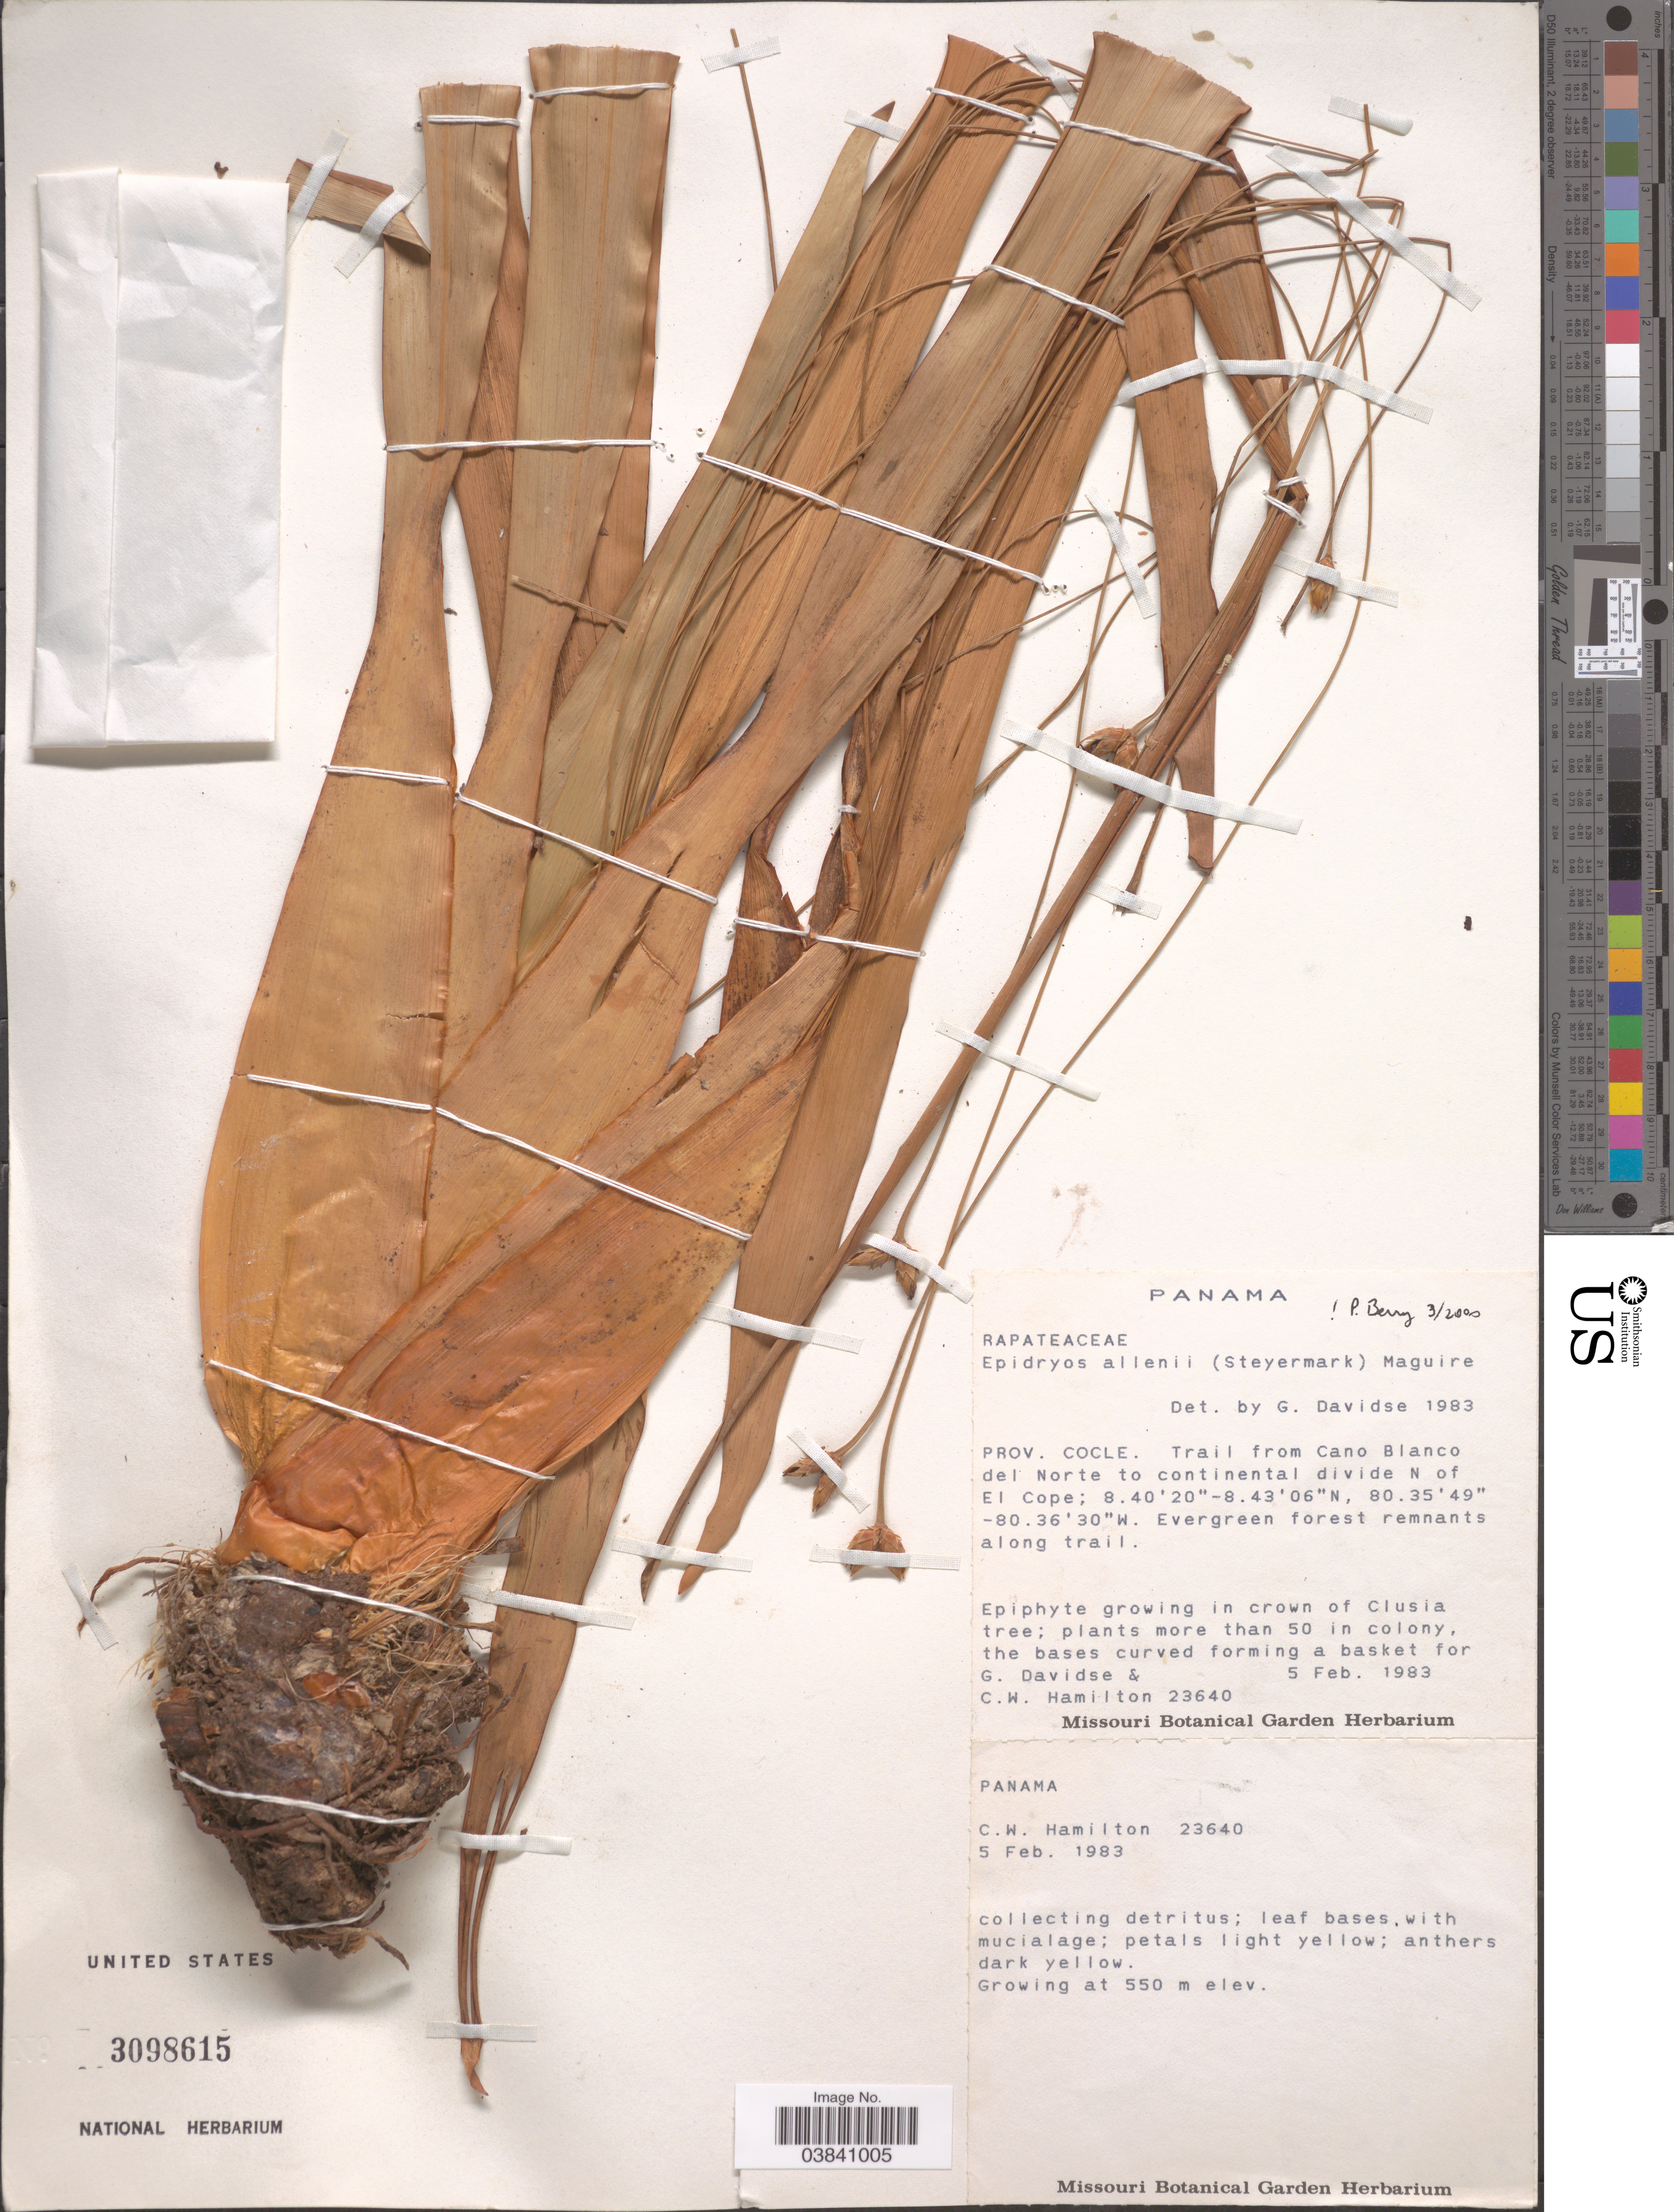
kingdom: Plantae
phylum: Tracheophyta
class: Liliopsida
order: Poales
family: Rapateaceae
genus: Epidryos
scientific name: Epidryos allenii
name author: (Steyerm.) Maguire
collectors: G. Davidse & C. W. Hamilton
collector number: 23640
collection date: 1983-02-05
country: Panama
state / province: Cocle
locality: Trail from Cano Blanco del Norte to continental divide N of El Cope.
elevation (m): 550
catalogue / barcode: US 3098615